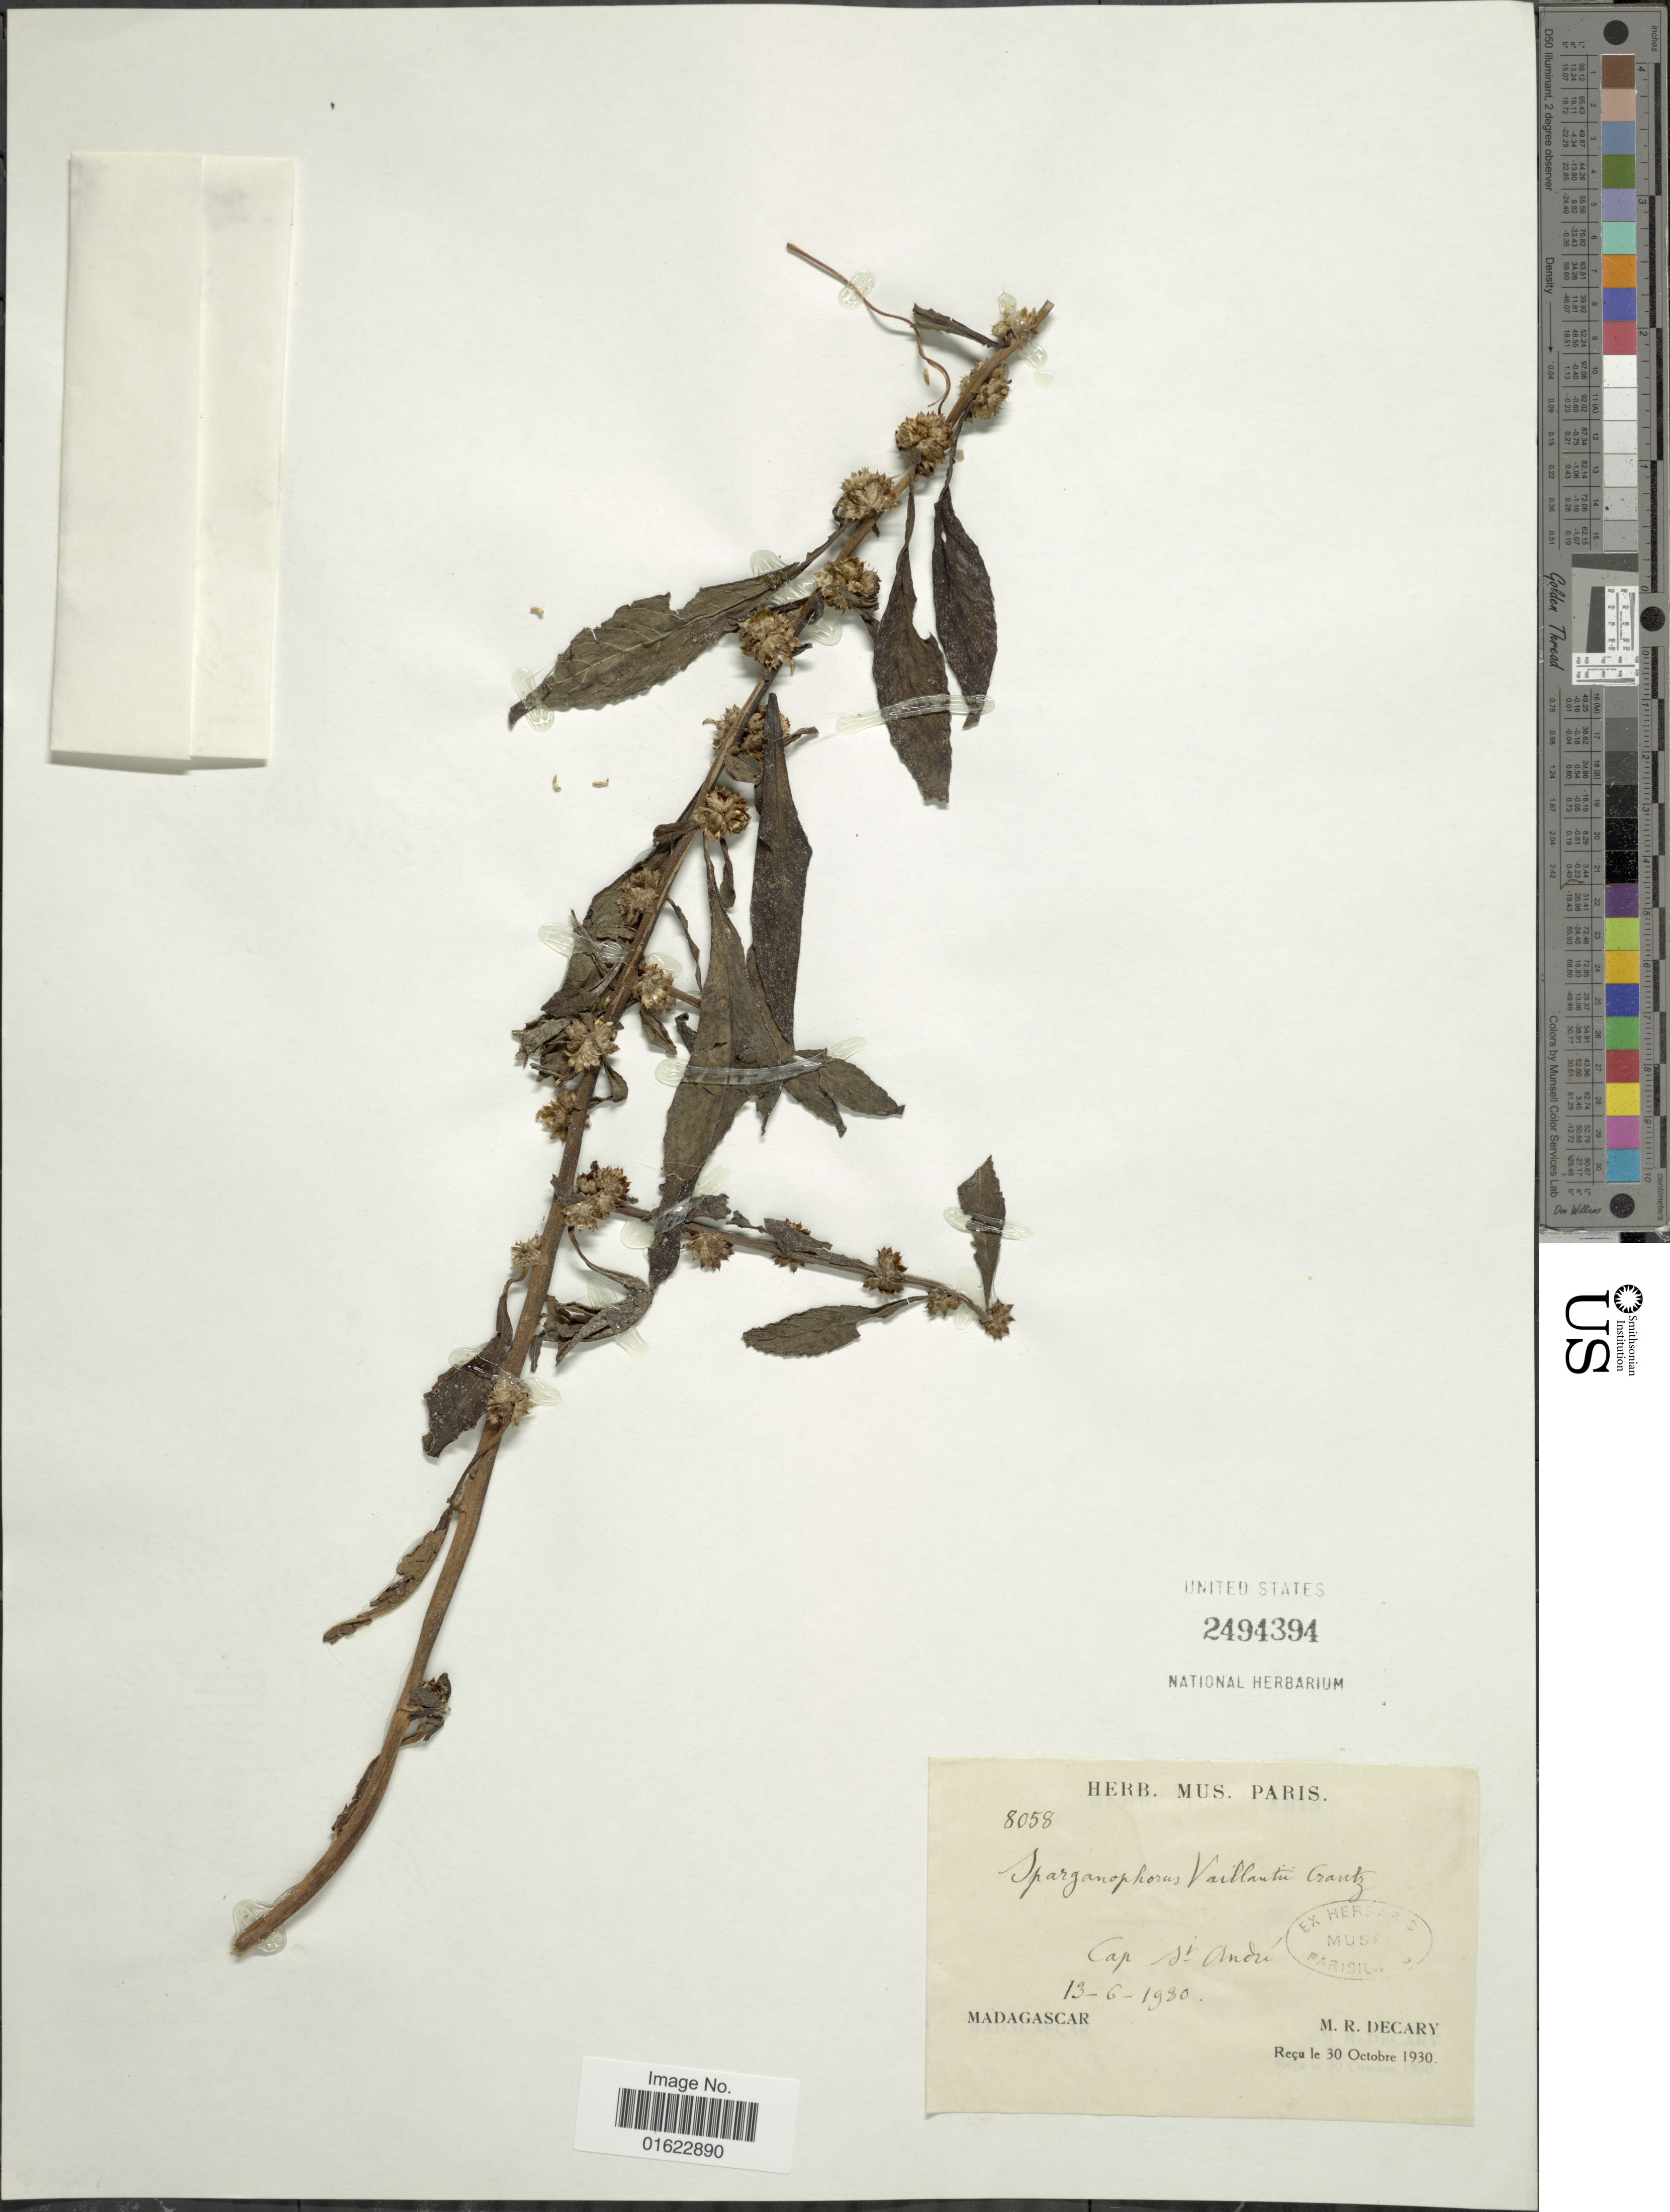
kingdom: Plantae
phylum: Tracheophyta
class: Magnoliopsida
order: Asterales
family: Asteraceae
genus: Struchium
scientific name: Struchium sparganophorum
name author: (L.) Kuntze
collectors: R. Decary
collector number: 8058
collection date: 1930-06-13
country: Madagascar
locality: Cap St. Andre.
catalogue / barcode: US 2494394